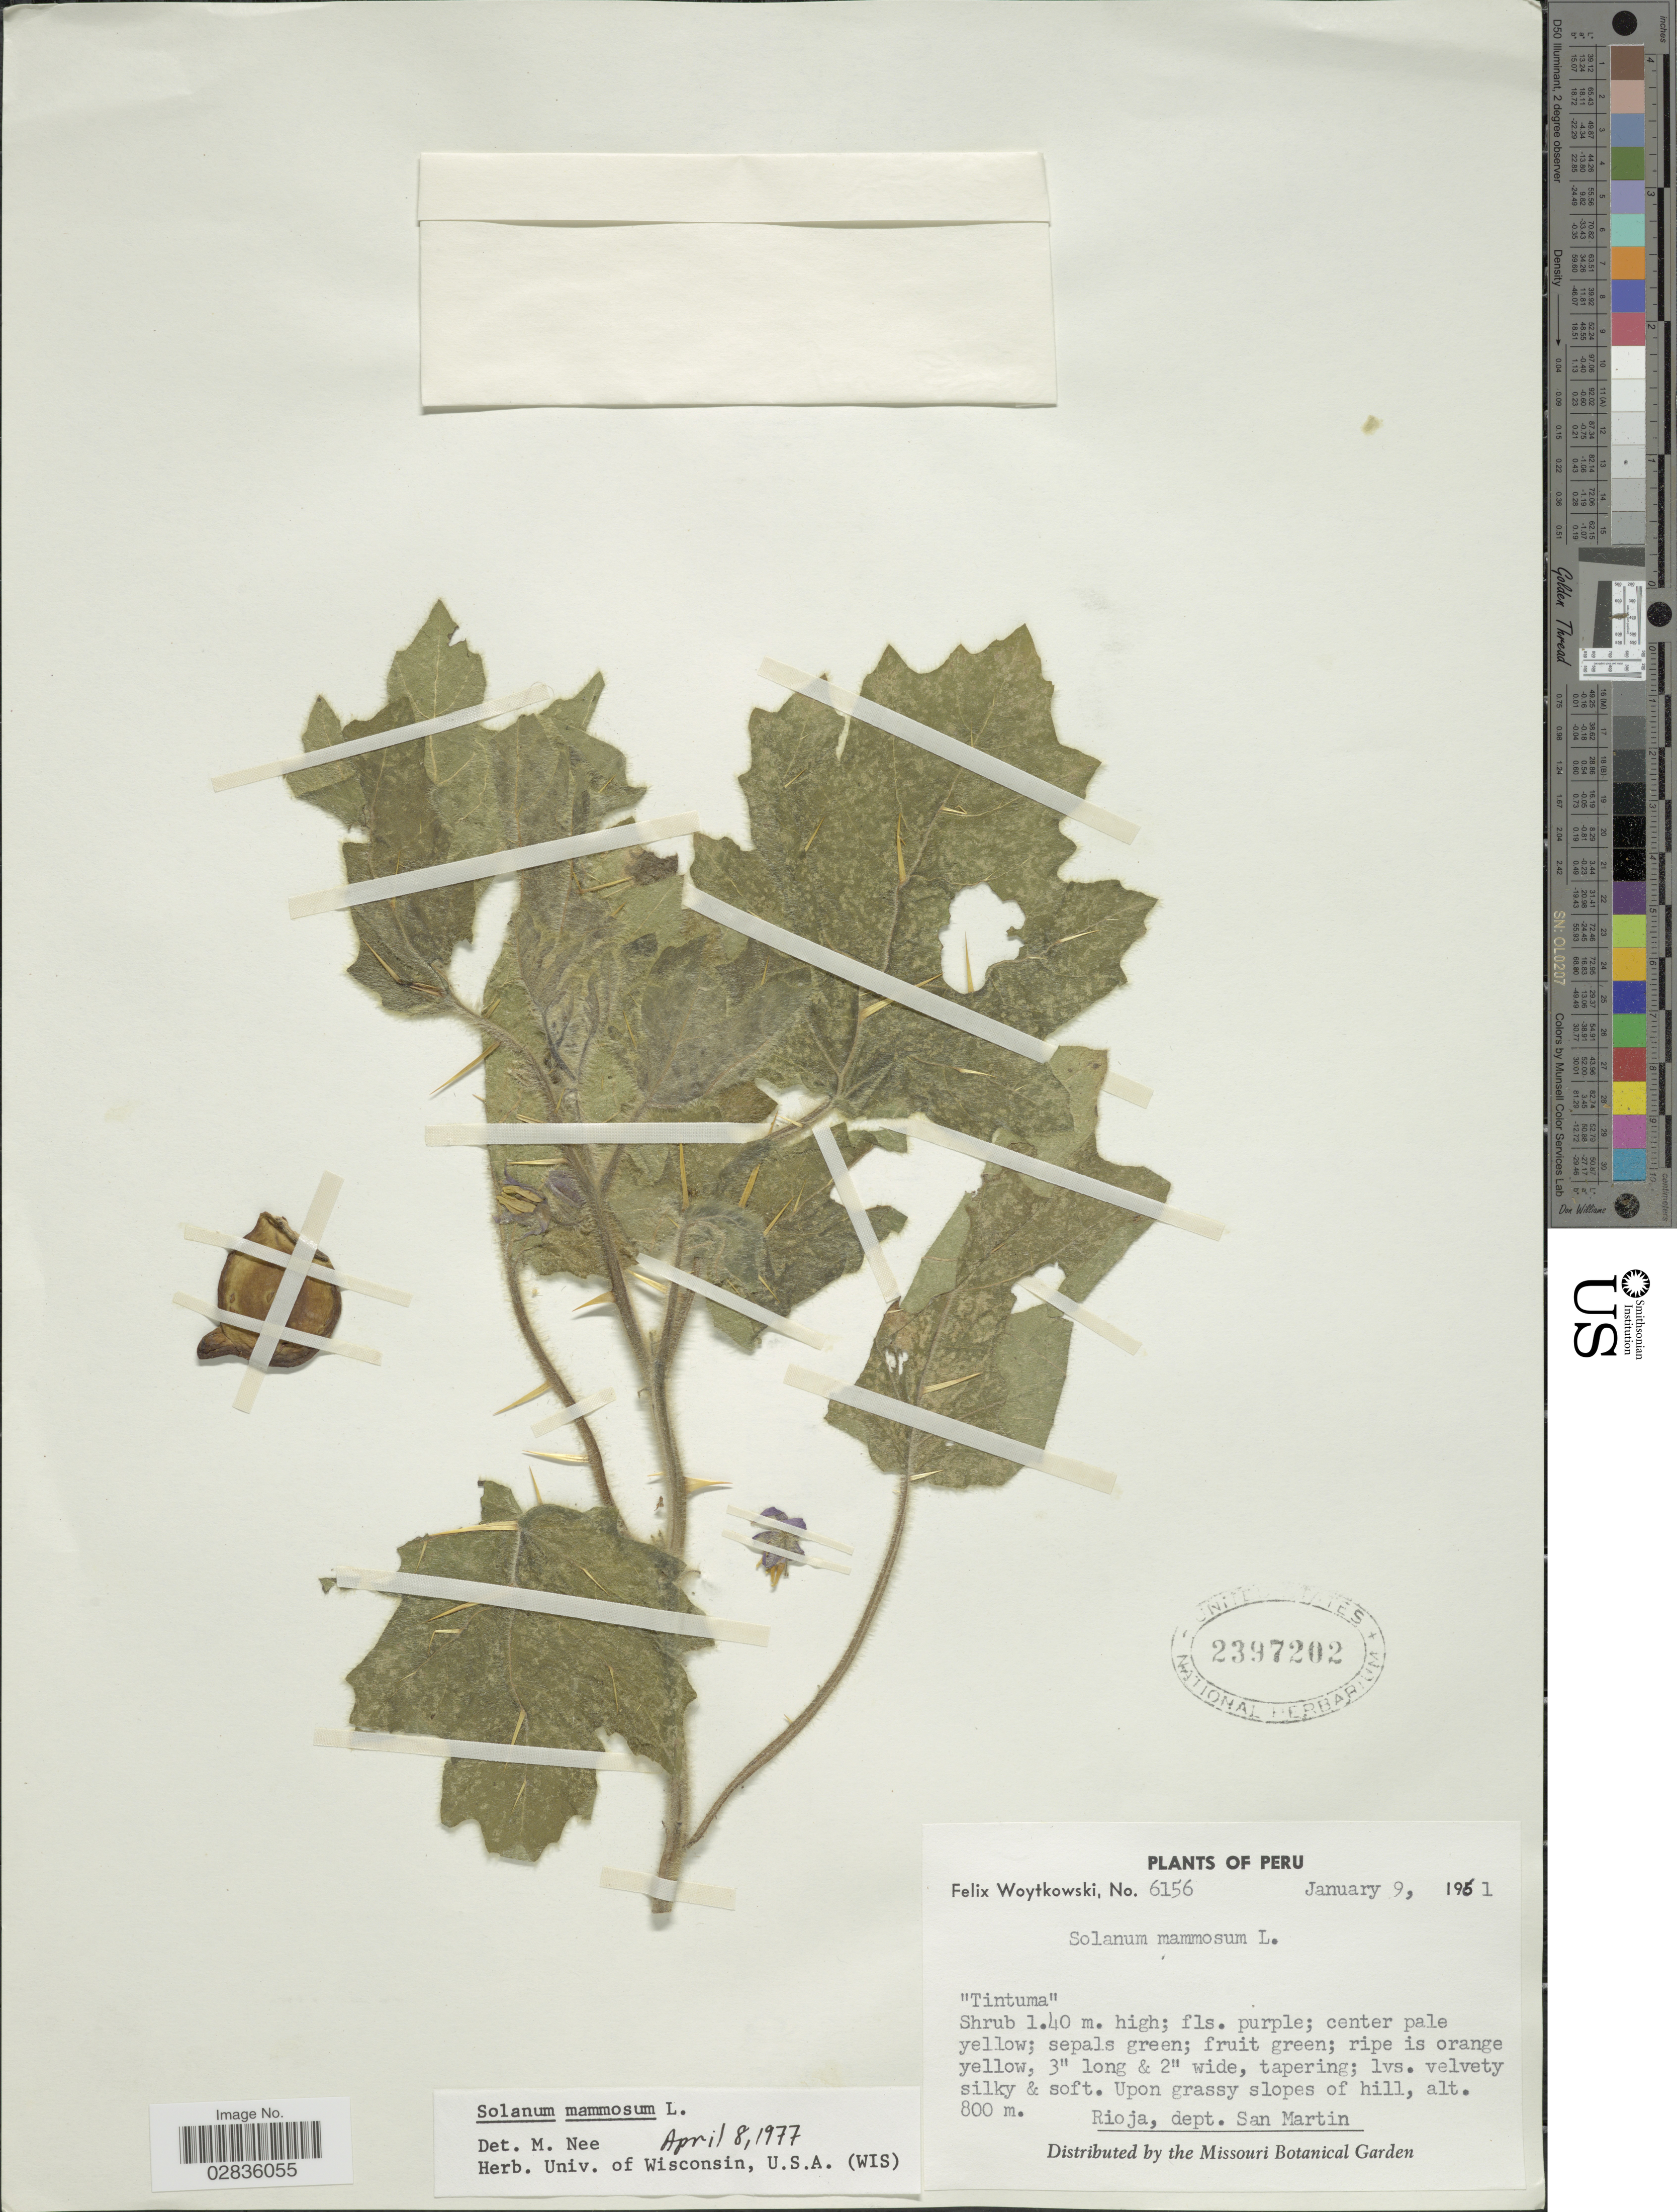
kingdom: Plantae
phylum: Tracheophyta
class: Magnoliopsida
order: Solanales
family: Solanaceae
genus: Solanum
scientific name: Solanum mammosum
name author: L.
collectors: F. Woytkowski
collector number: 6156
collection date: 1961-01-09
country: Peru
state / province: San Martín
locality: Rioja, dept. San Martin.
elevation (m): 800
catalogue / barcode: US 2397202